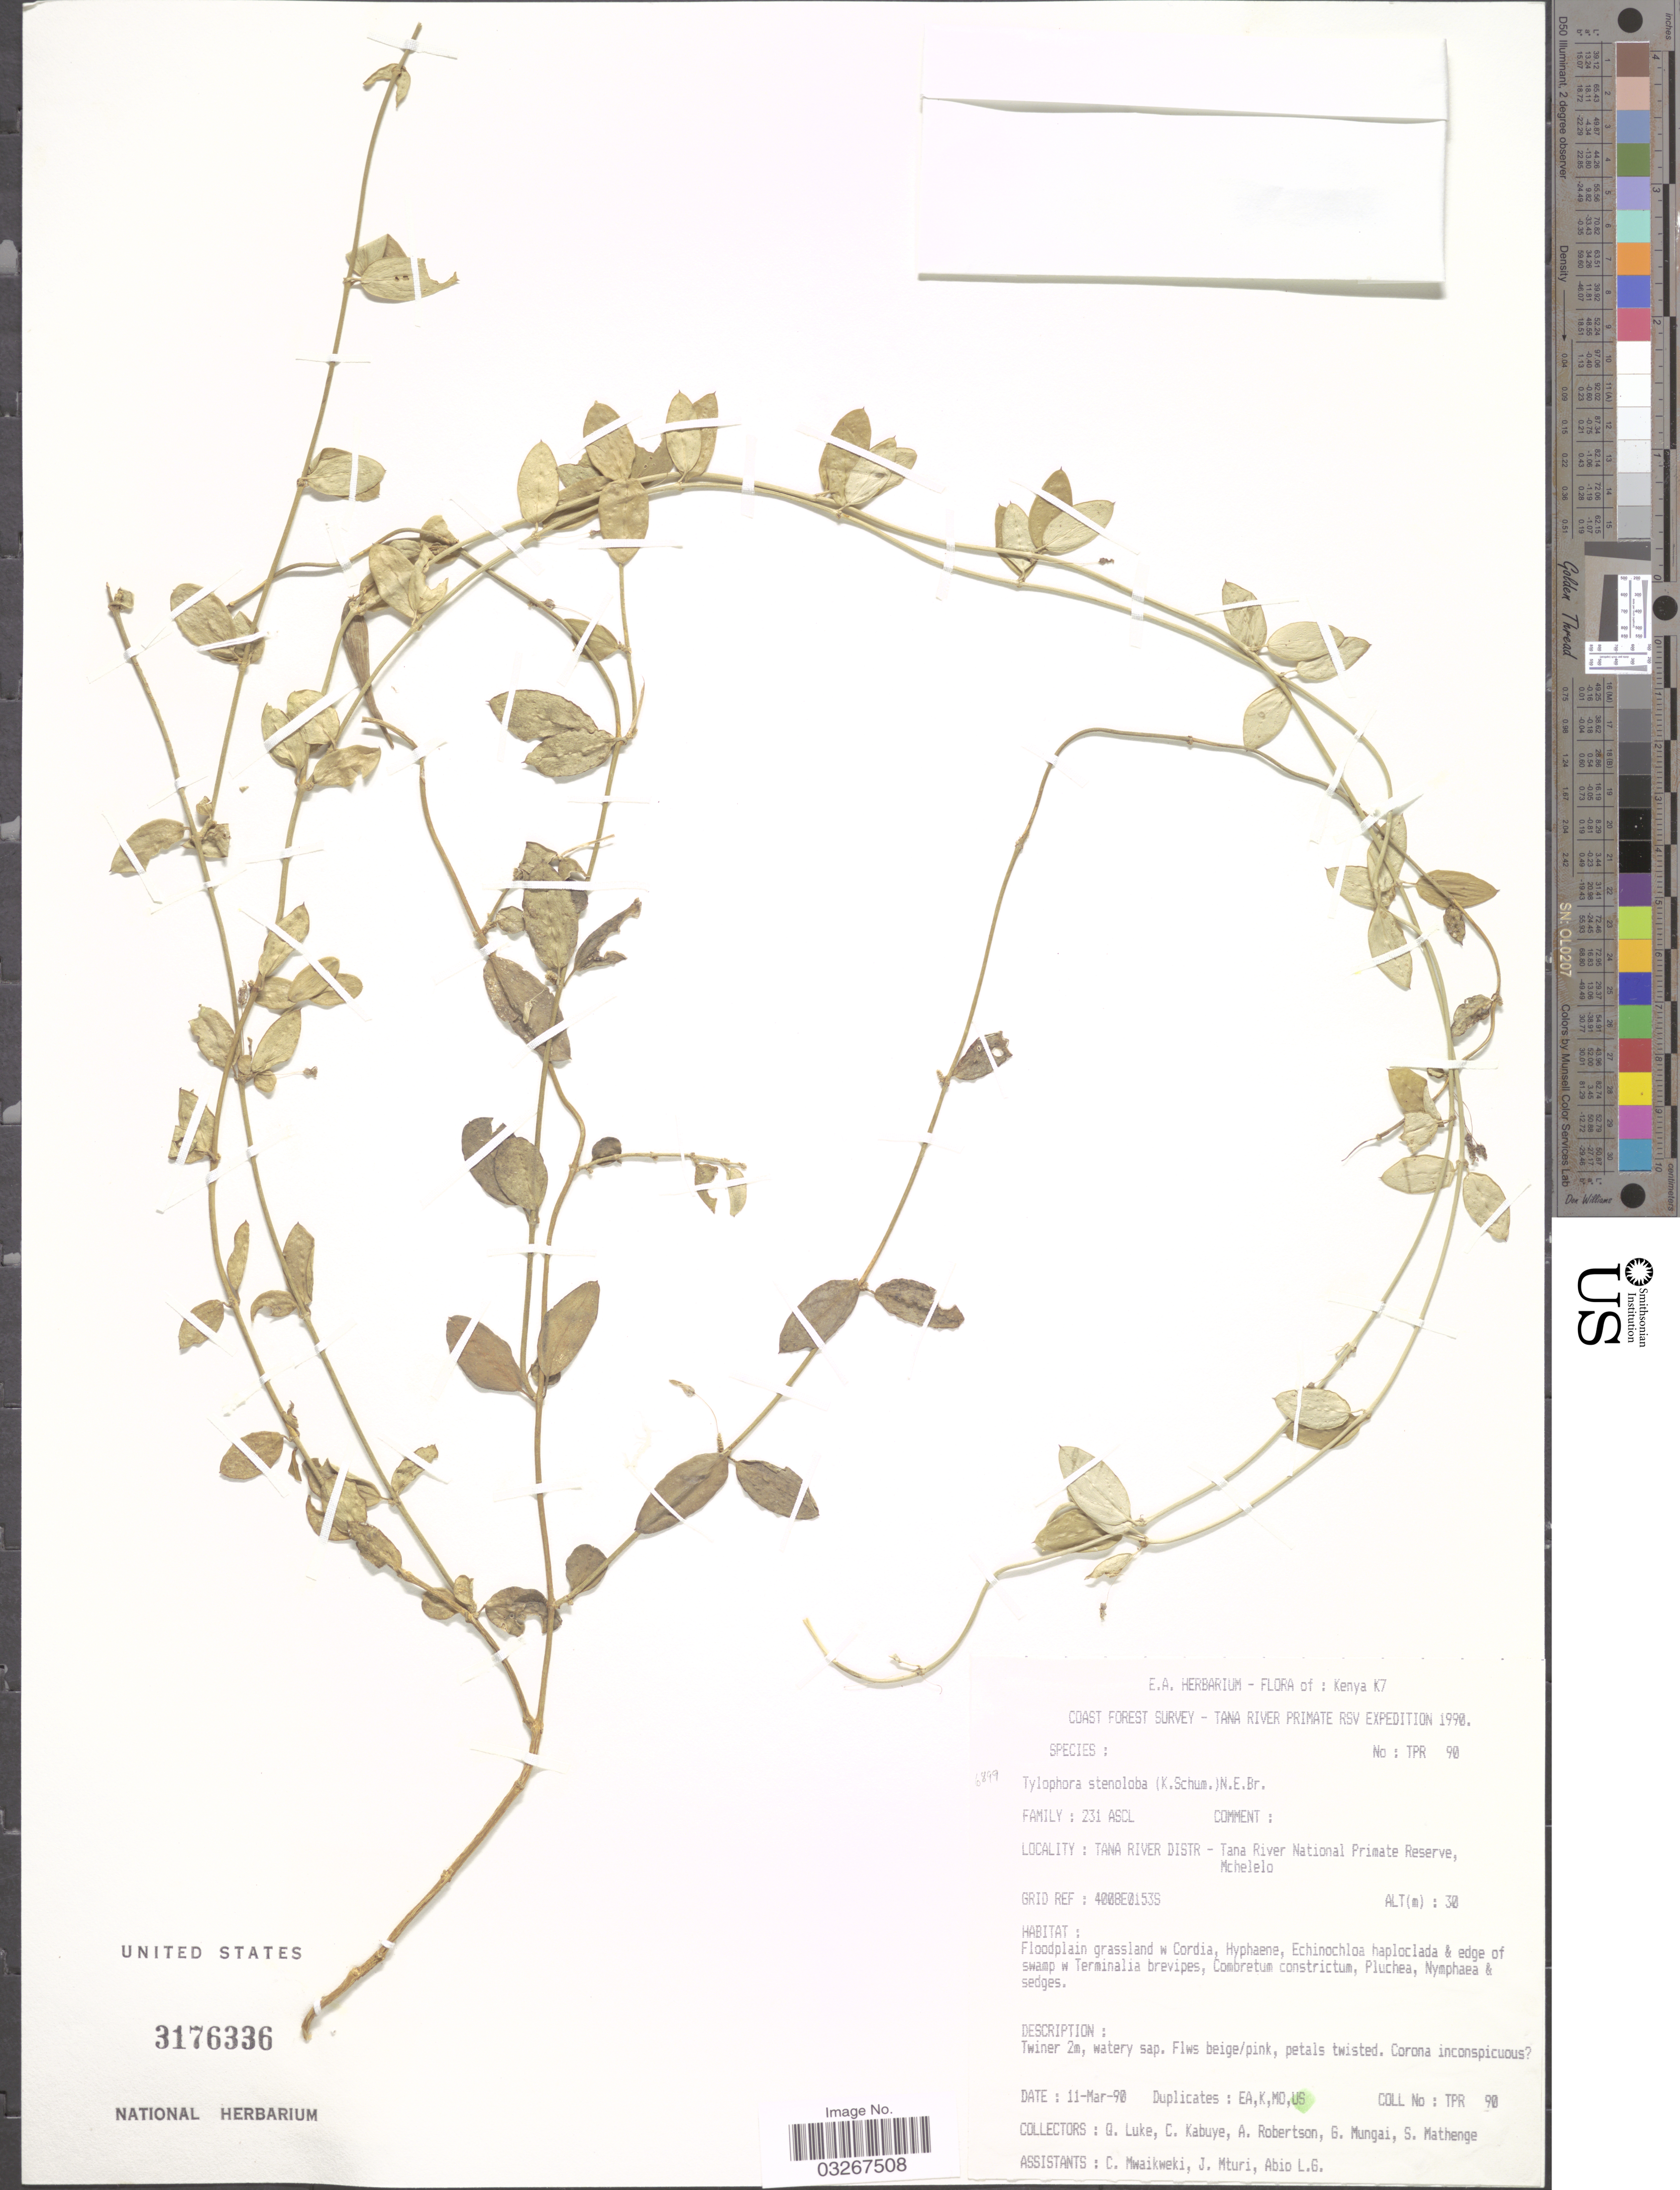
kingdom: Plantae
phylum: Tracheophyta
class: Magnoliopsida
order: Gentianales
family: Apocynaceae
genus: Tylophora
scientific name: Tylophora stenoloba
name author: N.E. Br.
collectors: Q. Luke, C. Kabuye, A. Robertson, G. Mungai & et al.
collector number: TPR90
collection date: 1990-03-11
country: Kenya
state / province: Tana River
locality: K7, Tana River Distr - Tana River National Primate Reserve, Mchelelo.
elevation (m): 30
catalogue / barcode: US 3176336